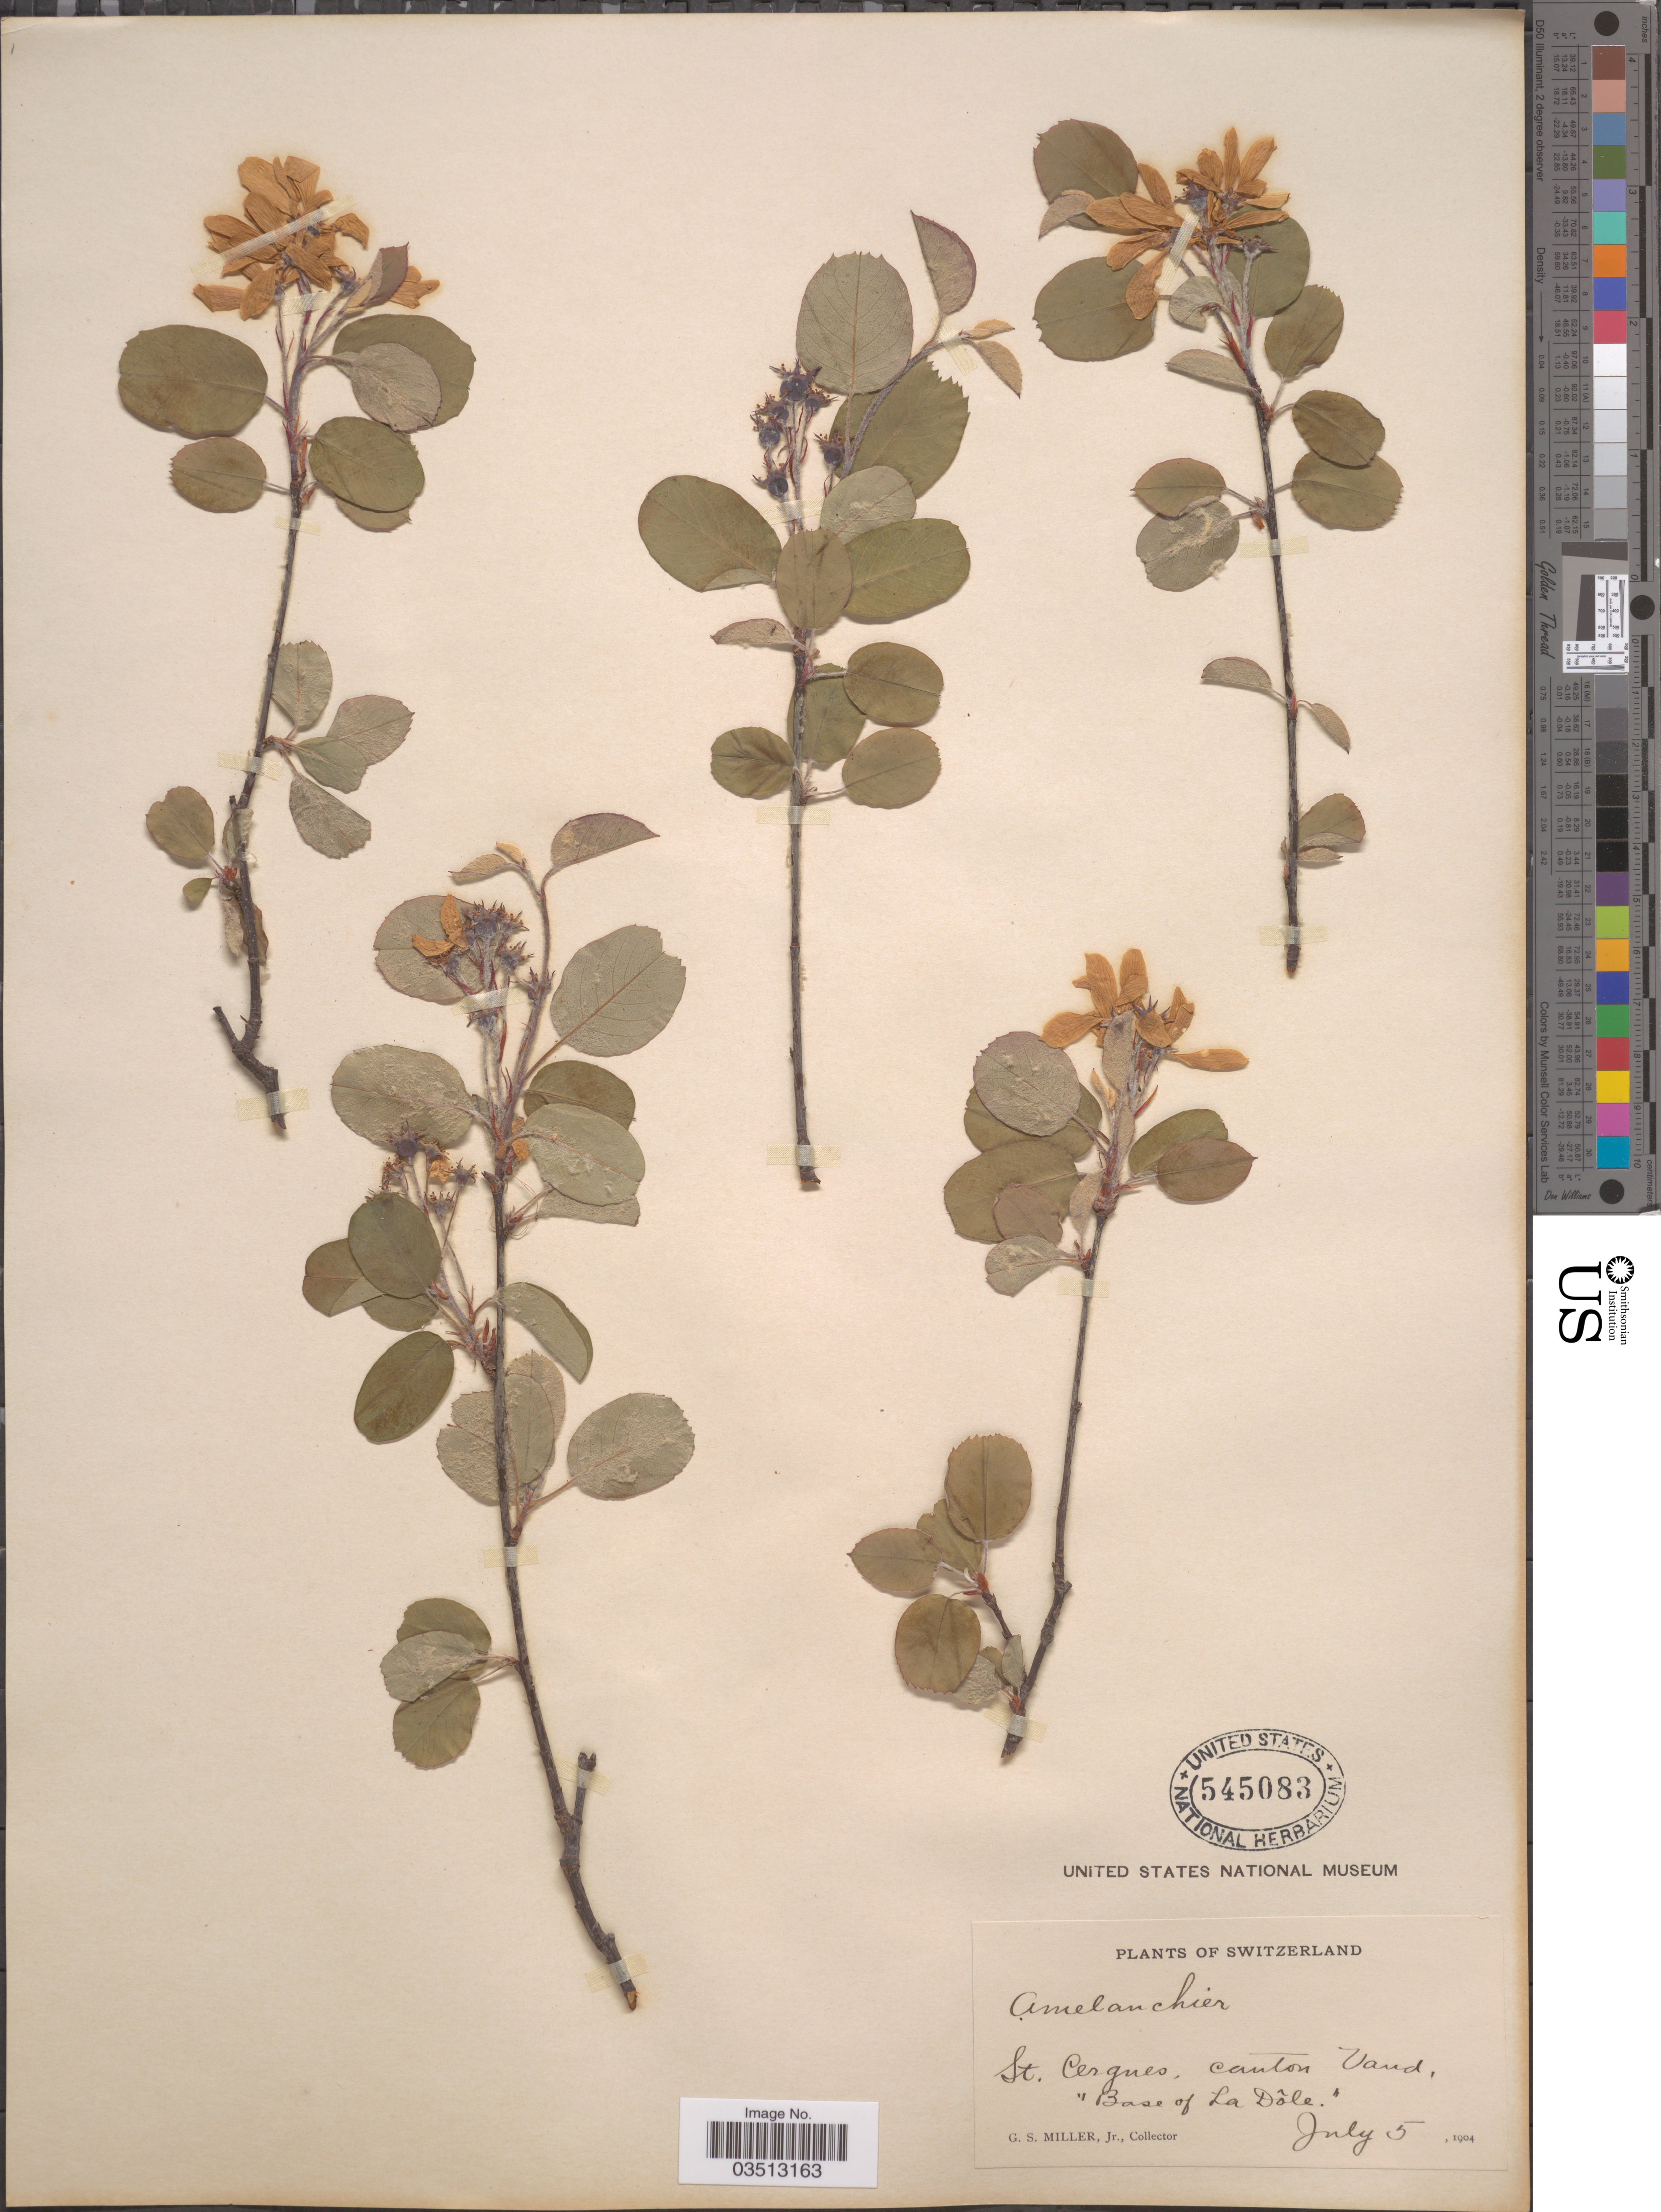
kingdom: Plantae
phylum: Tracheophyta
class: Magnoliopsida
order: Rosales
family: Rosaceae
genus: Amelanchier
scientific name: Amelanchier vulgaris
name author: Moench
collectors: G. S. Miller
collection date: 1904-07-05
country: Switzerland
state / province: Vaud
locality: St. Cergues, canton Vaud, "Base of La Dôle.".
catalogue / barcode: US 545083